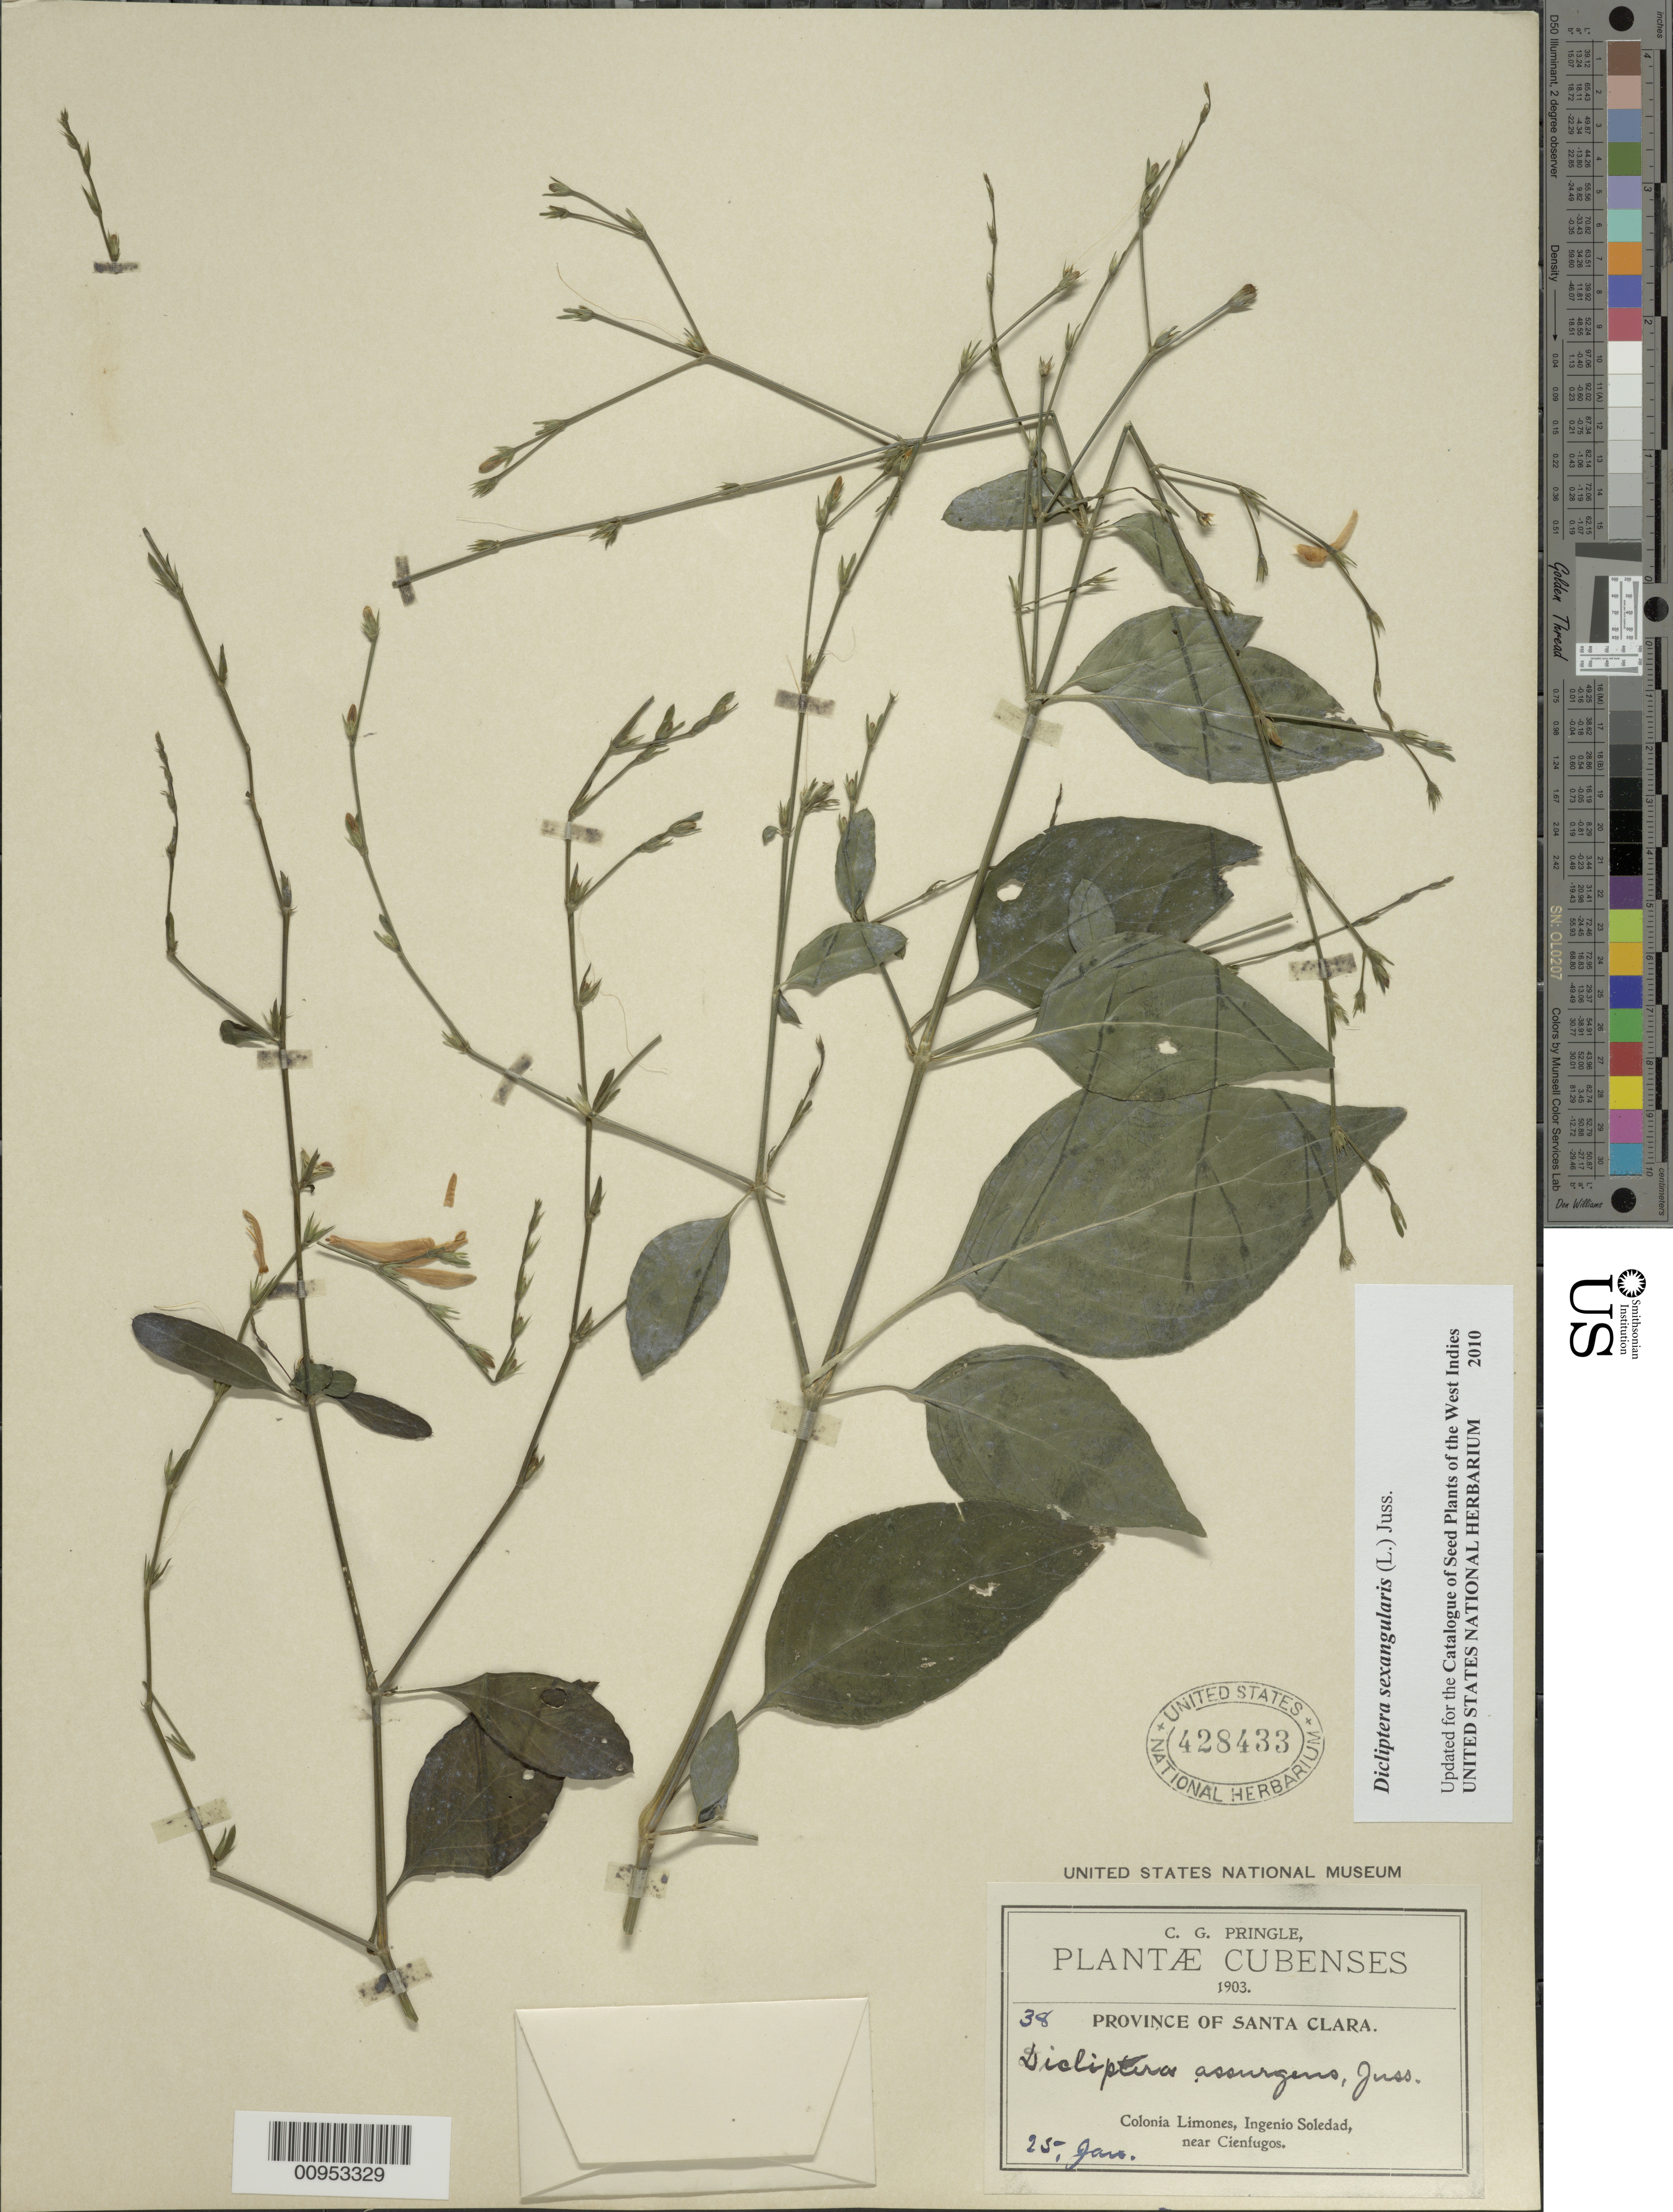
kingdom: Plantae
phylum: Tracheophyta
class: Magnoliopsida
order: Lamiales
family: Acanthaceae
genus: Dicliptera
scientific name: Dicliptera sexangularis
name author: (L.) Juss.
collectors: C. G. Pringle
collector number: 38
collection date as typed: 25 Jan 1903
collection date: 1903-01-25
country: Cuba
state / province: Cienfuegos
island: Cuba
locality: Colonia Limones, Ingenio Soledad, near Cienfugos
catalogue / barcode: US 428433